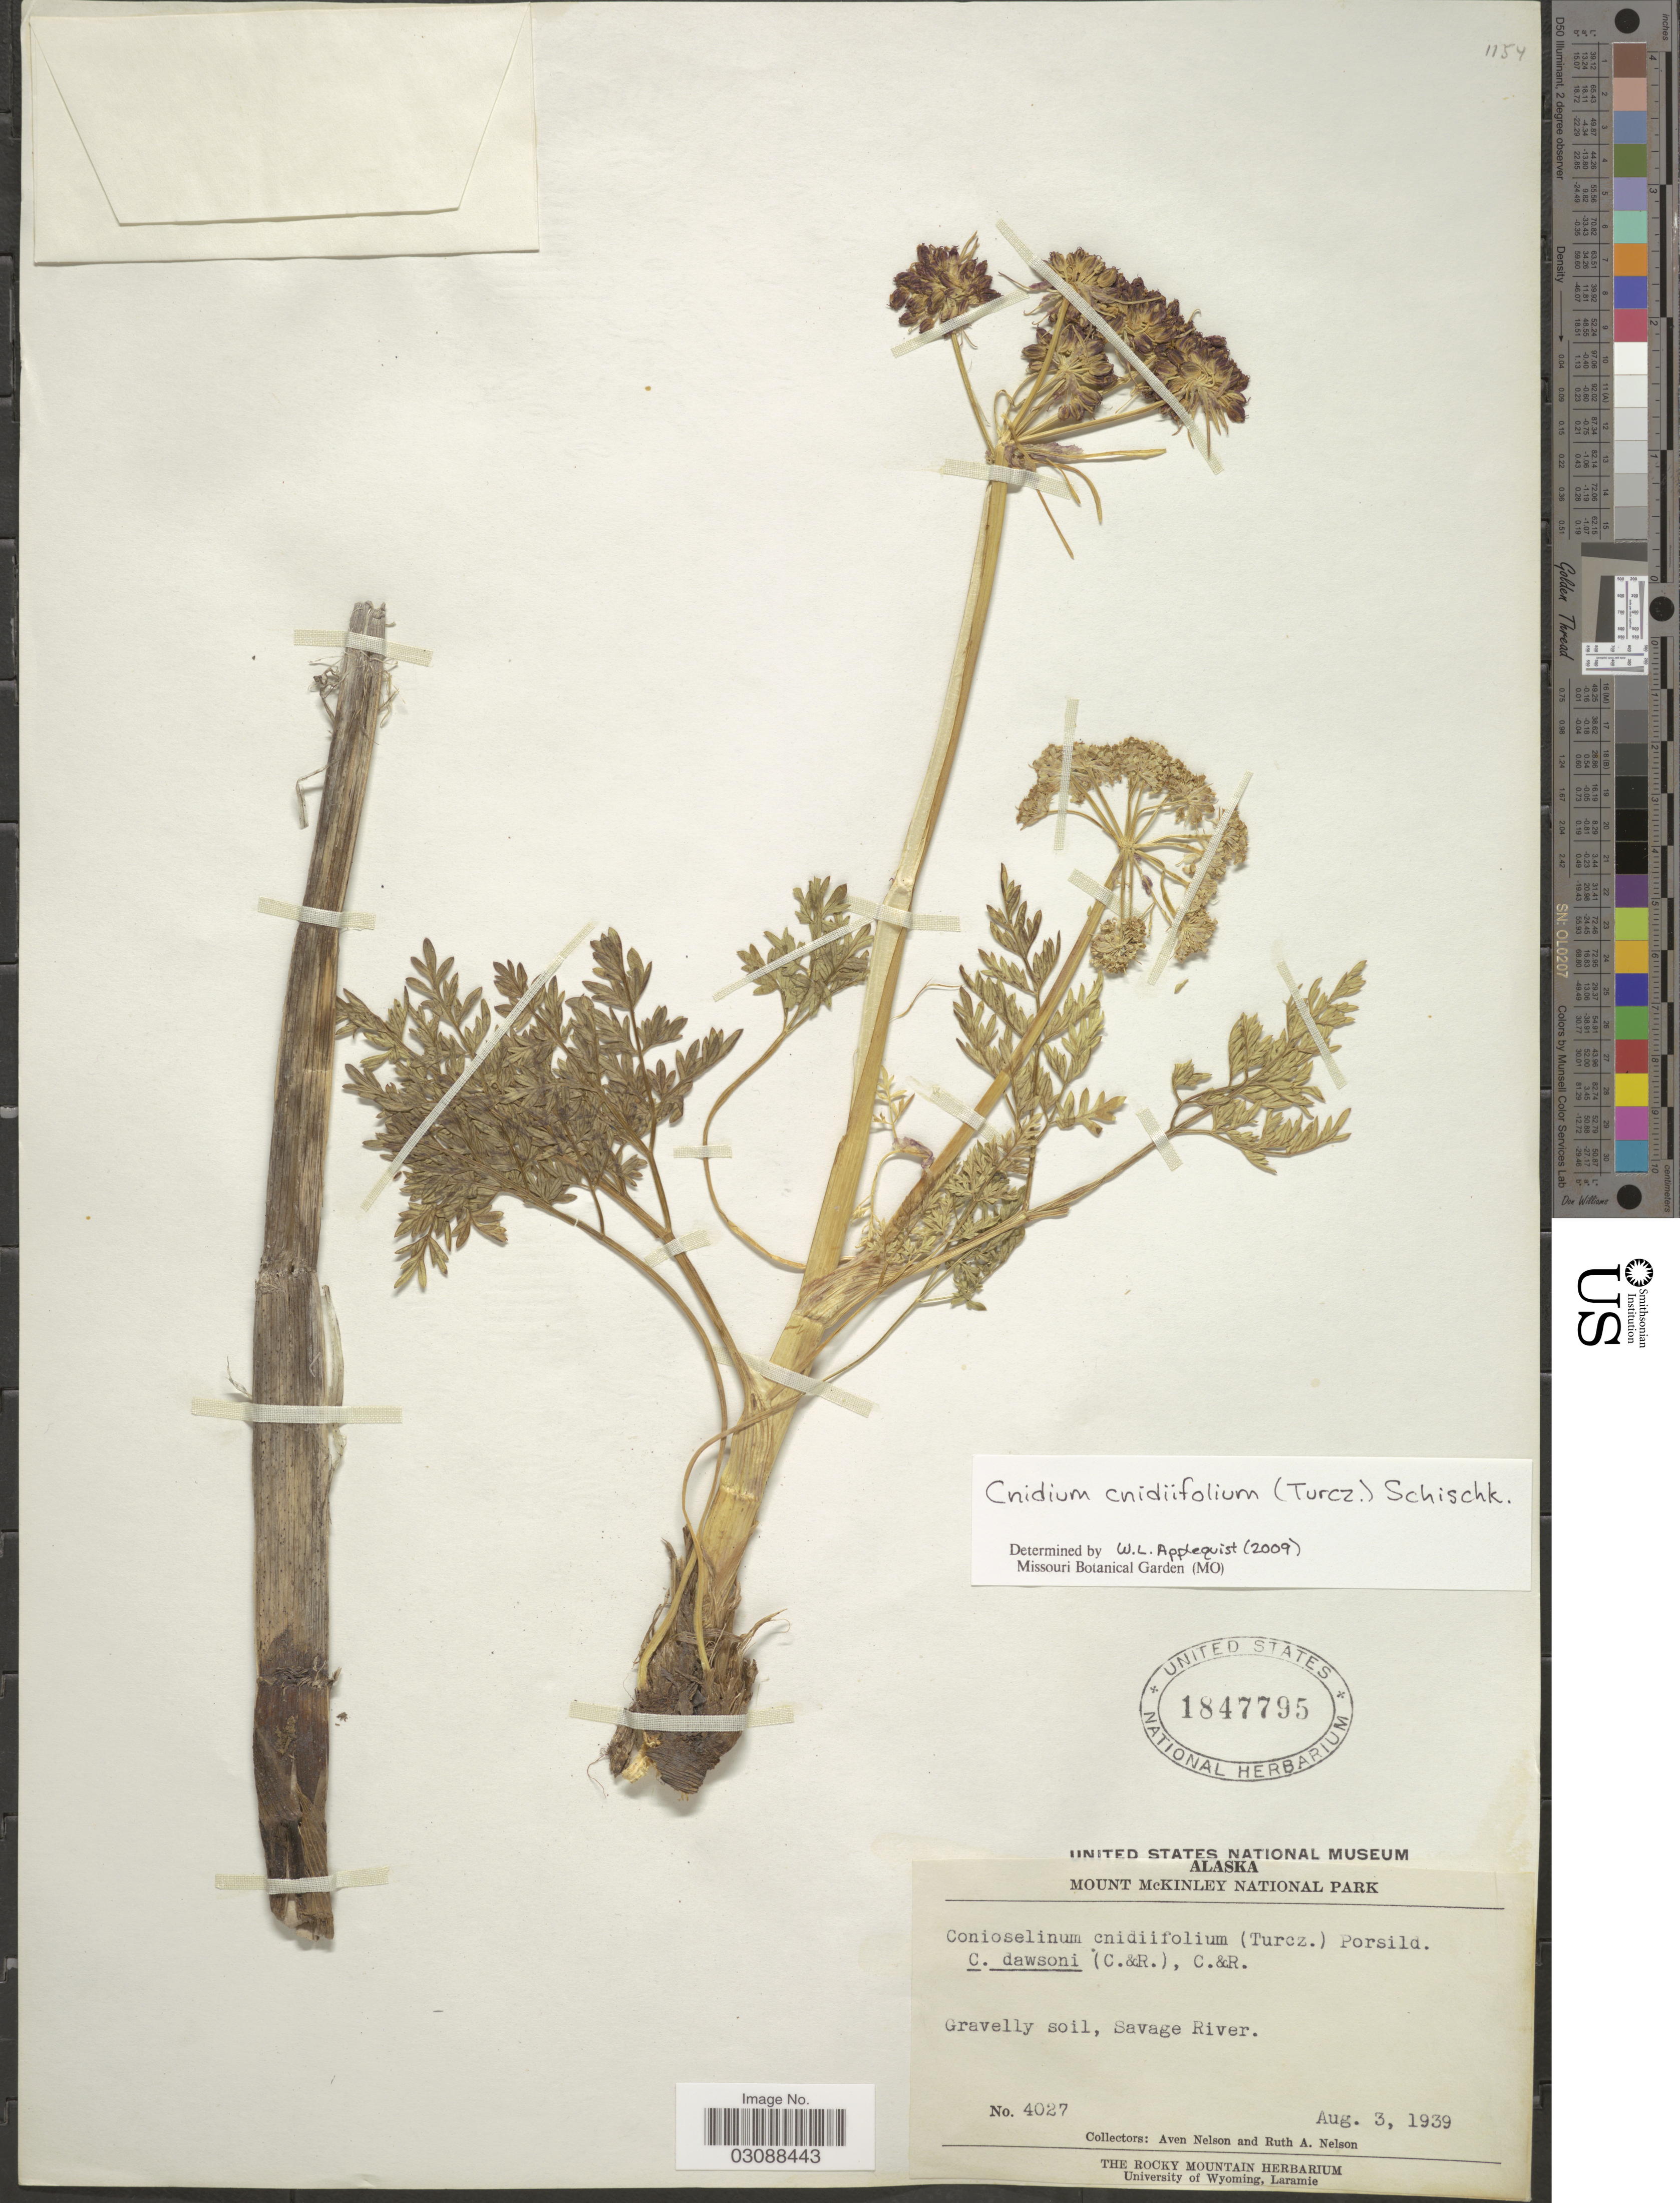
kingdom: Plantae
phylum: Tracheophyta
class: Magnoliopsida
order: Apiales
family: Apiaceae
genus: Cnidium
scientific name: Cnidium cnidiifolium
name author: (Turcz.) Schischk.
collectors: A. Nelson & R. A. Nelson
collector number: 4027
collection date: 1939-08-03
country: United States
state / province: Alaska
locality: Savage River. Mount McKinley National Park.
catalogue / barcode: US 1847795